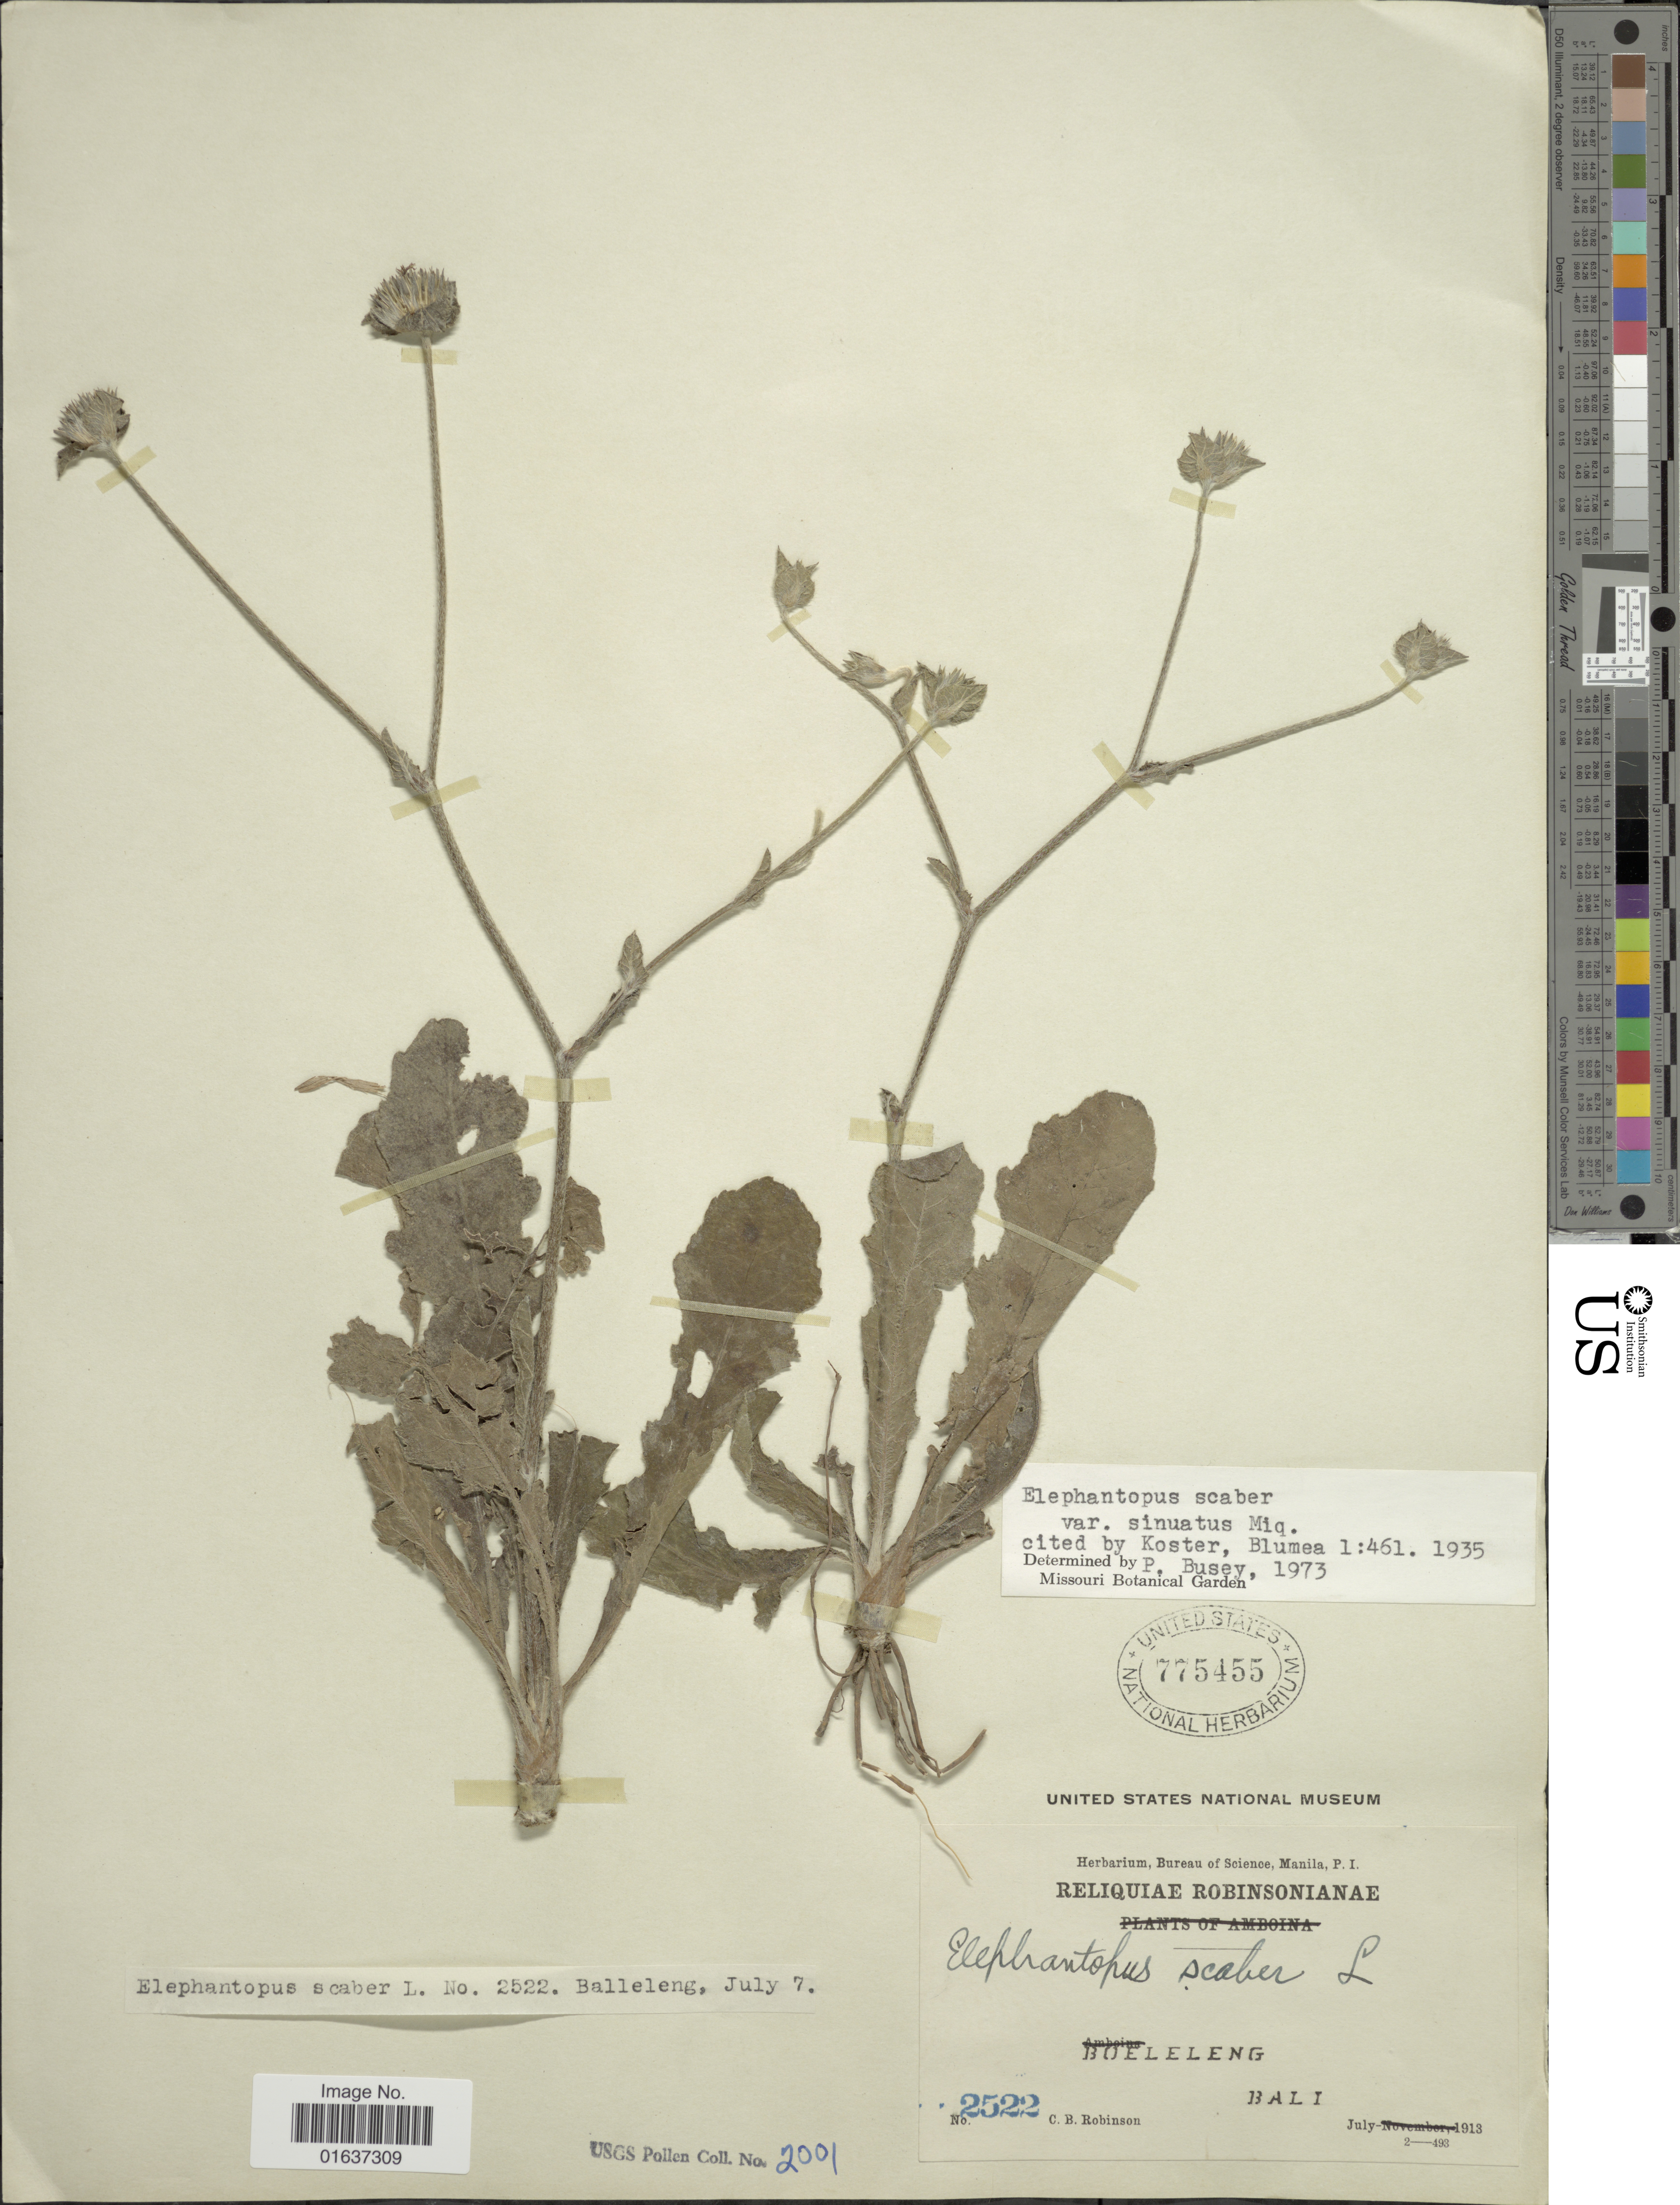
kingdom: Plantae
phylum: Tracheophyta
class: Magnoliopsida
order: Asterales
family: Asteraceae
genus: Elephantopus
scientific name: Elephantopus scaber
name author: L.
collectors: C. Brobinson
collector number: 2522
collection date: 1913-07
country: Indonesia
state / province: Nusa Tenggara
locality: Boeleleng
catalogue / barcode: US 775455